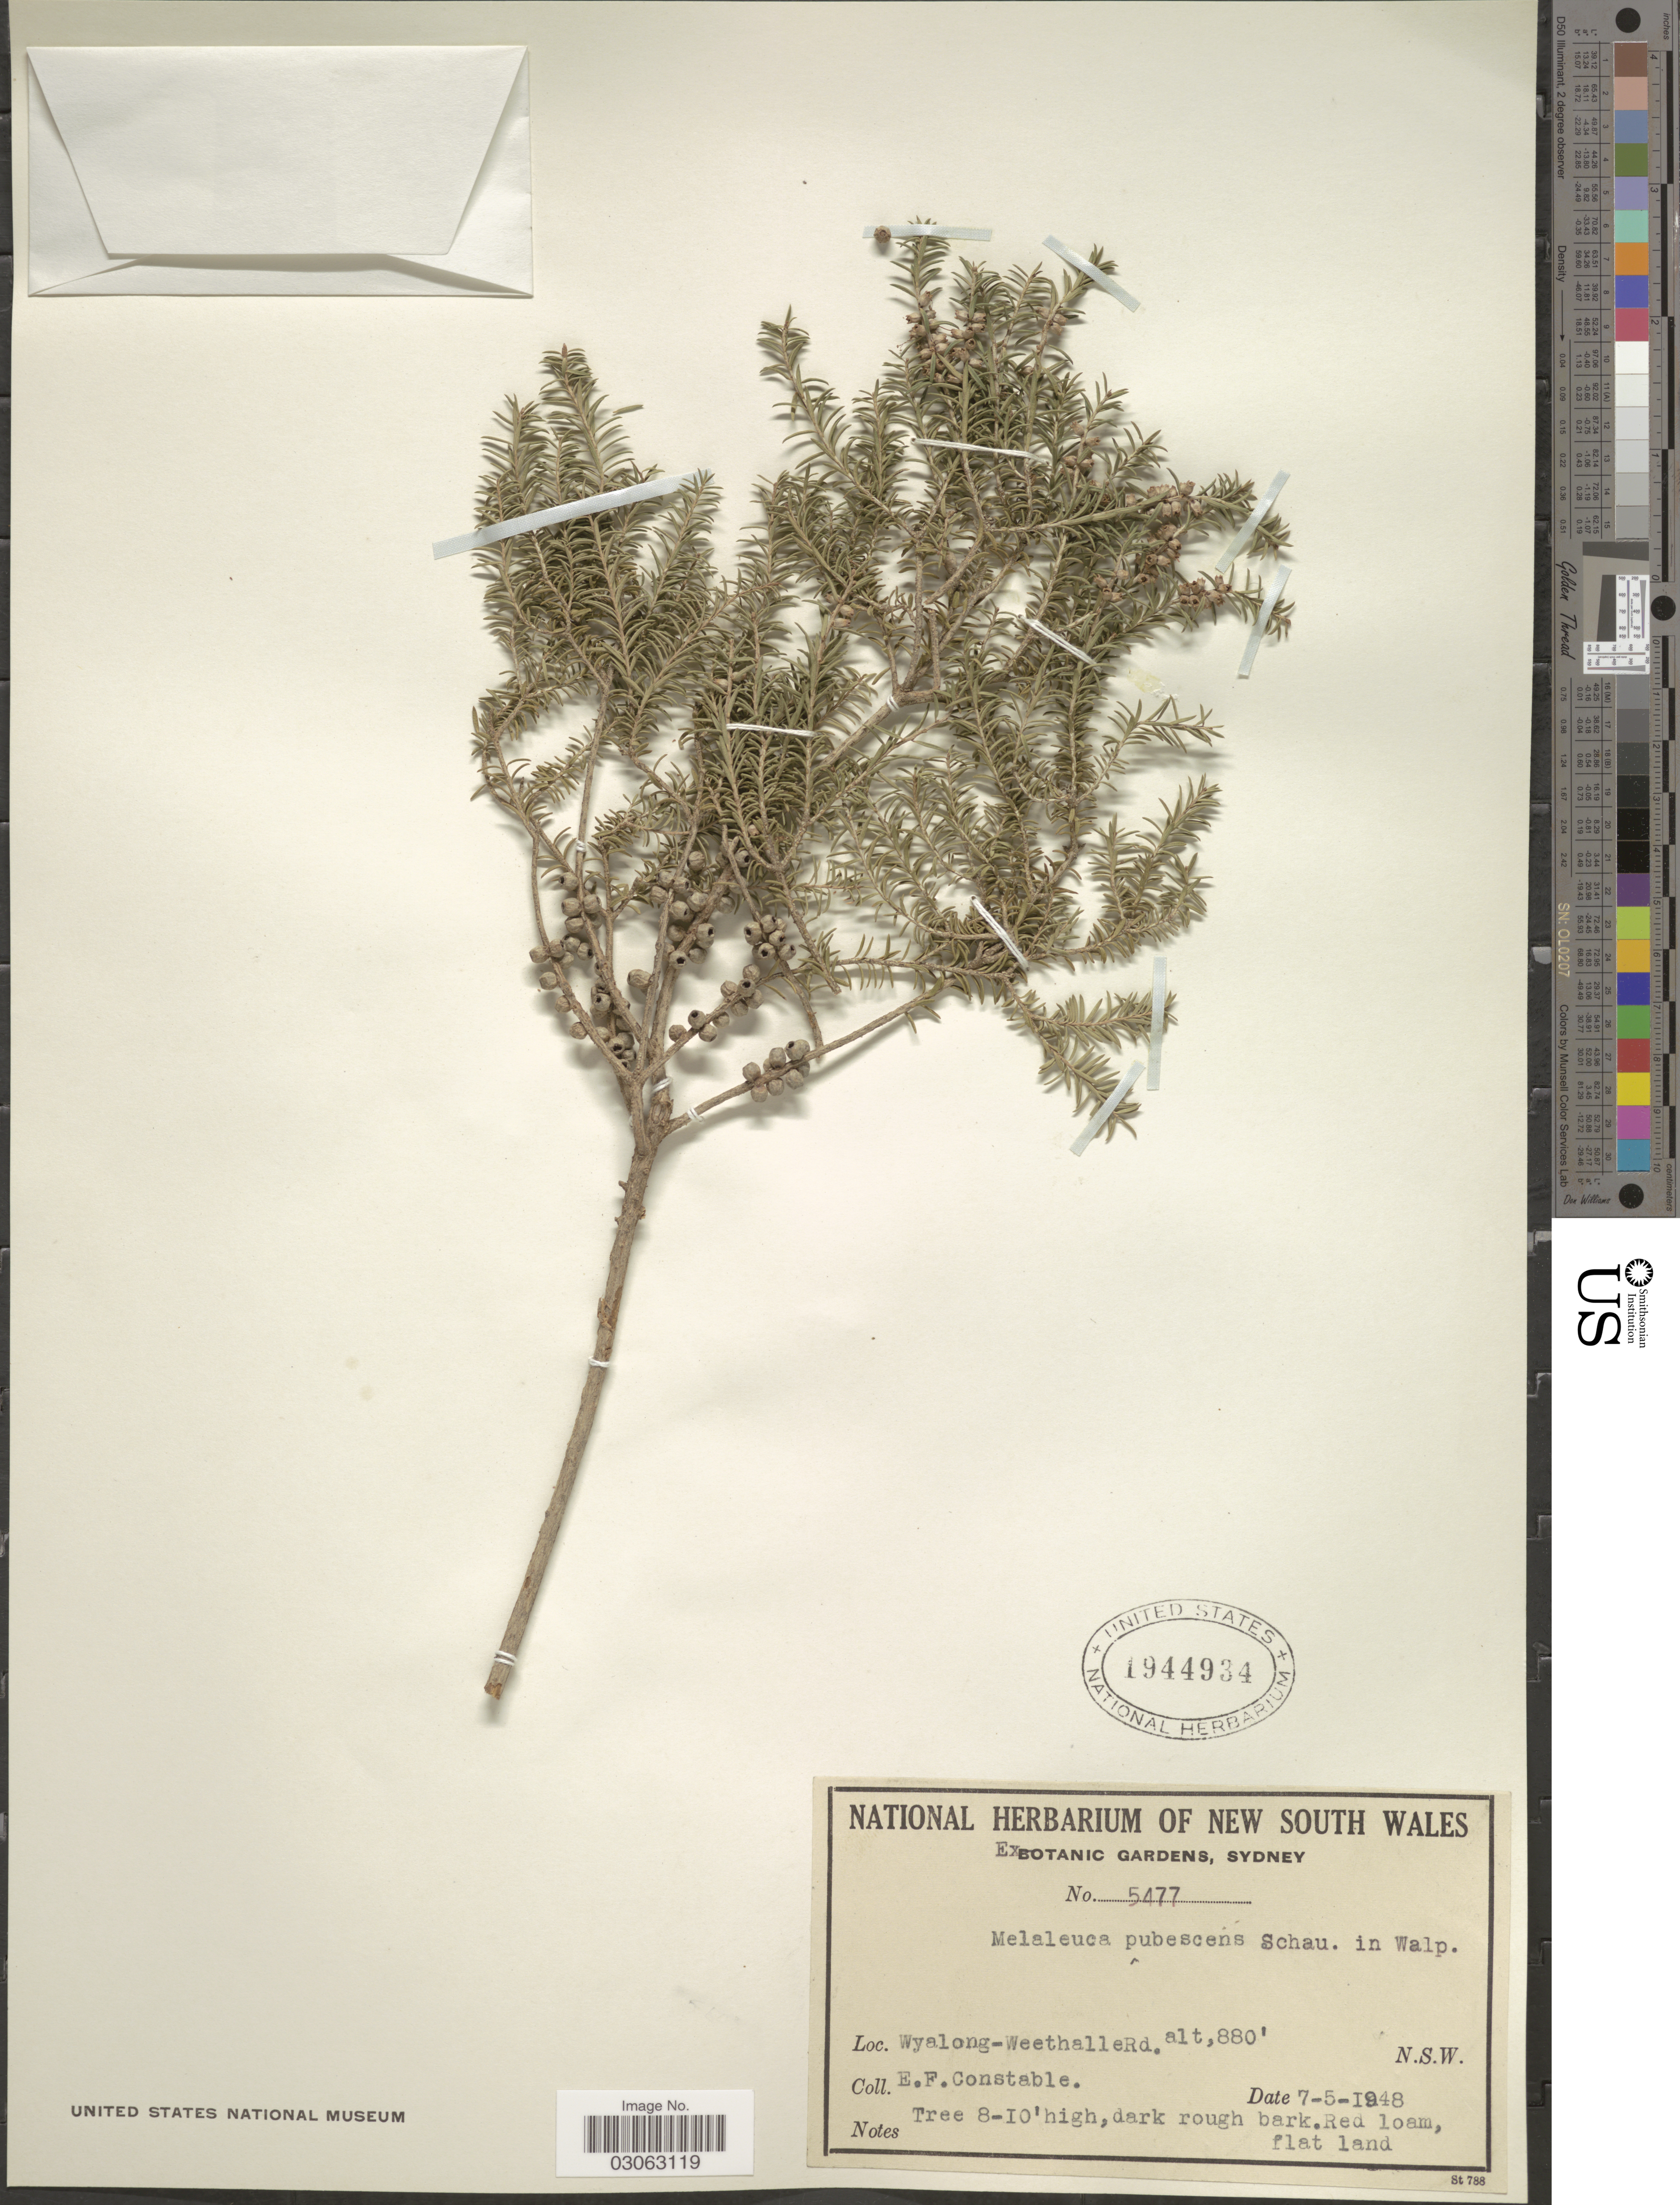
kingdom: Plantae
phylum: Tracheophyta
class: Magnoliopsida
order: Myrtales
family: Myrtaceae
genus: Melaleuca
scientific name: Melaleuca lanceolata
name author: Otto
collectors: E. F. Constable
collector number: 5477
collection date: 1948-05-07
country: Australia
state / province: New South Wales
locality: Wyalong-Weethalle Rd. N. S. W.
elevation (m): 268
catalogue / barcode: US 1944934